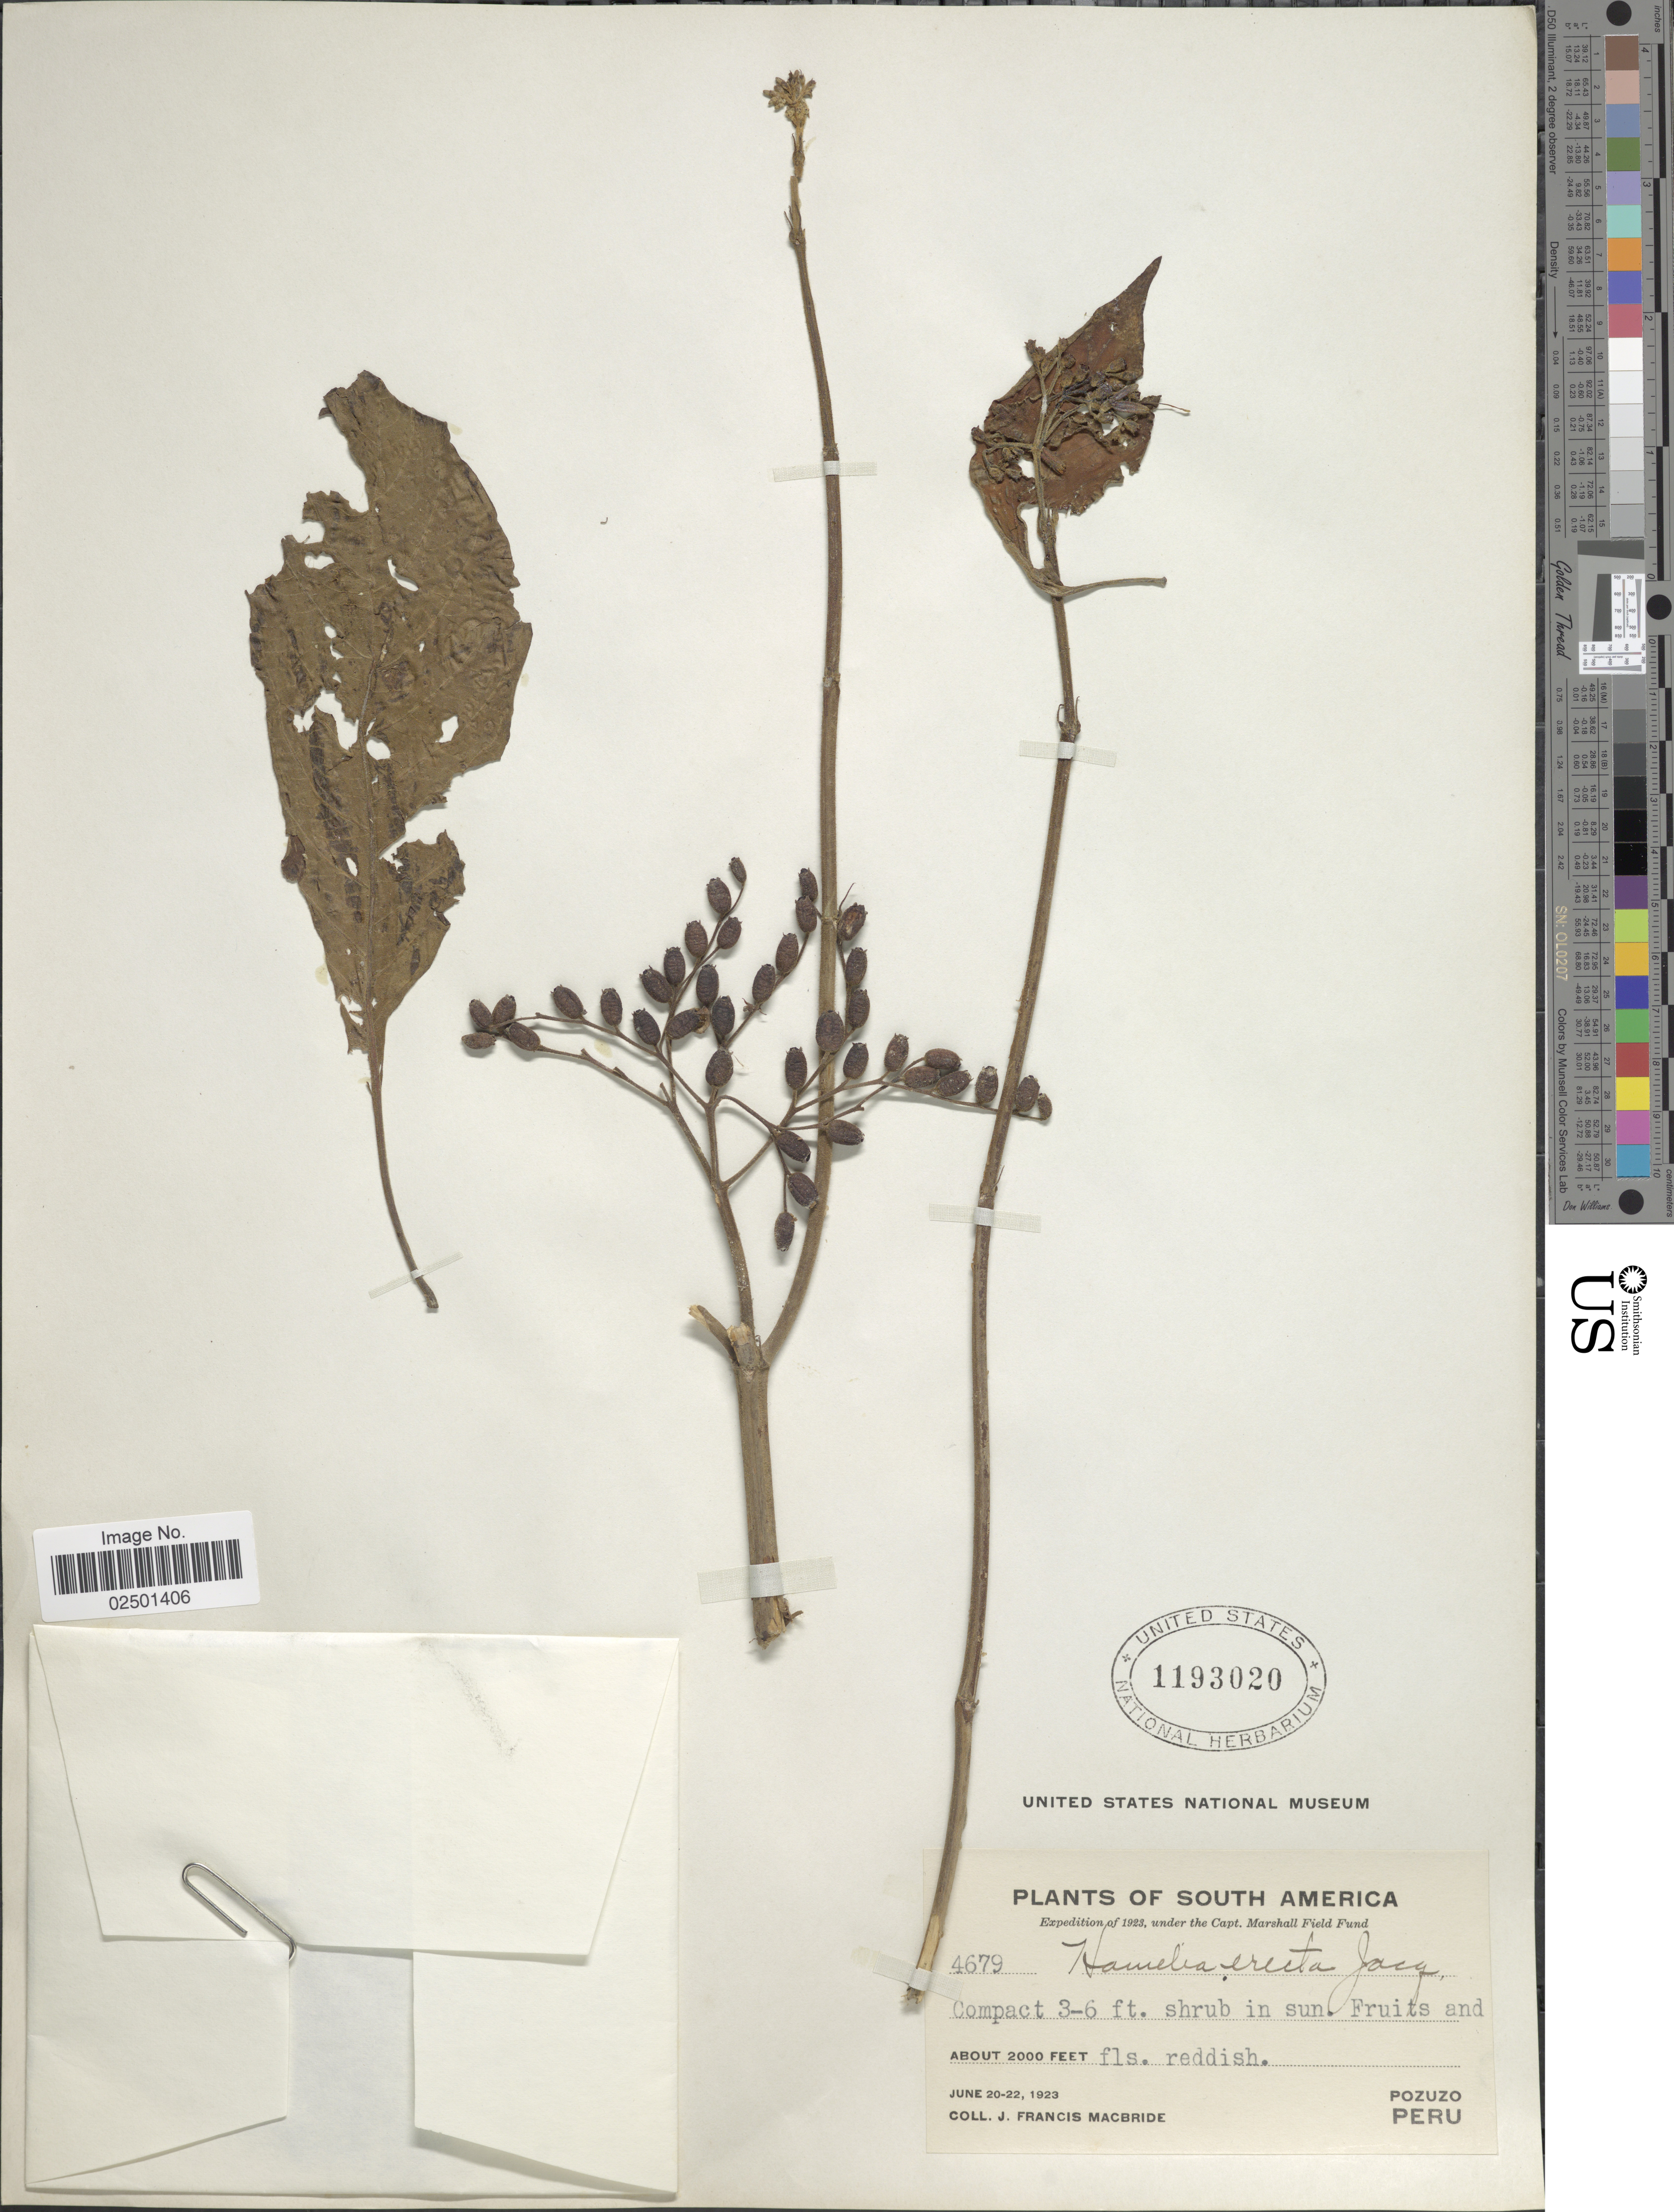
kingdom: Plantae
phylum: Tracheophyta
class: Magnoliopsida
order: Gentianales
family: Rubiaceae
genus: Hamelia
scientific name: Hamelia patens var. patens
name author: Jacq.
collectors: J. F. Macbride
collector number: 4679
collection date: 1923-06-20/1923-06-22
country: Peru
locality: Pozuzo.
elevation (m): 610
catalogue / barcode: US 1193020